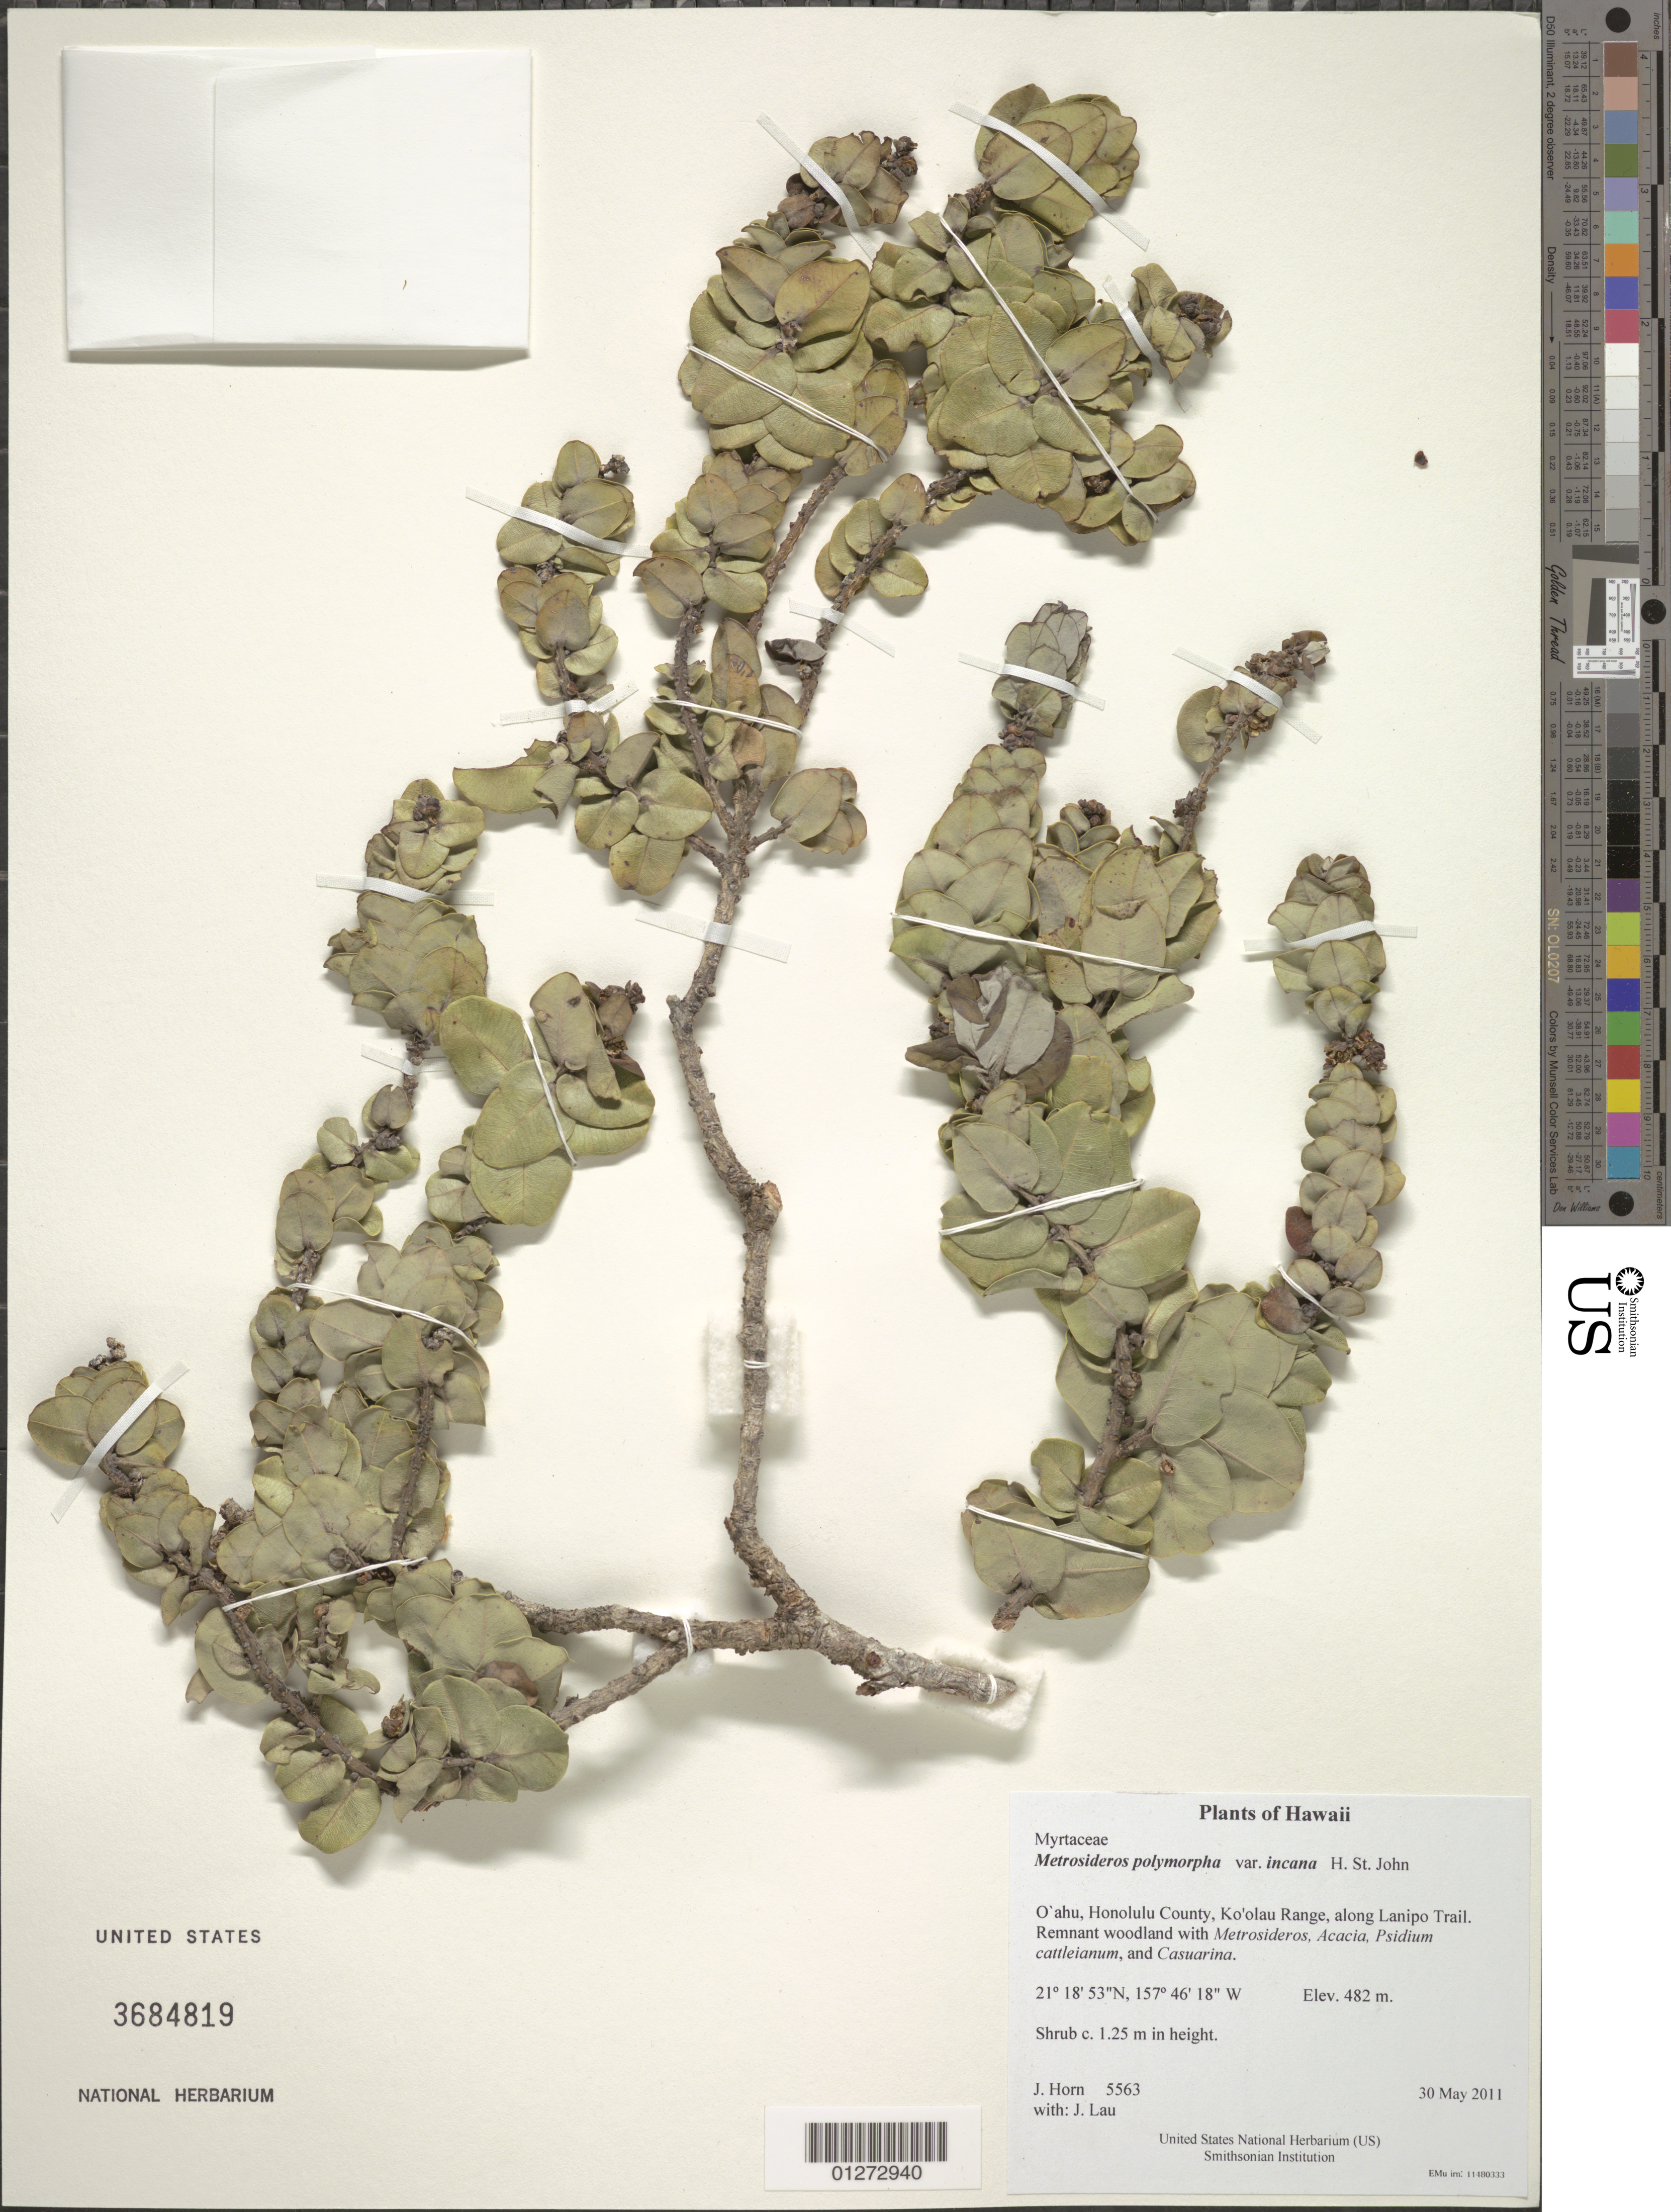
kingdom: Plantae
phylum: Tracheophyta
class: Magnoliopsida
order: Myrtales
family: Myrtaceae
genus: Metrosideros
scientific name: Metrosideros polymorpha var. incana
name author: H. St. John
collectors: J. Horn & J. Lau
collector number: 5563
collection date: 2011-05-30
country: United States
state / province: Hawaii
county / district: Honolulu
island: Oahu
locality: Ko'olau Range, along Lanipo Trail.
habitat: Remnant woodland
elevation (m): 482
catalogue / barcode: US 3684819